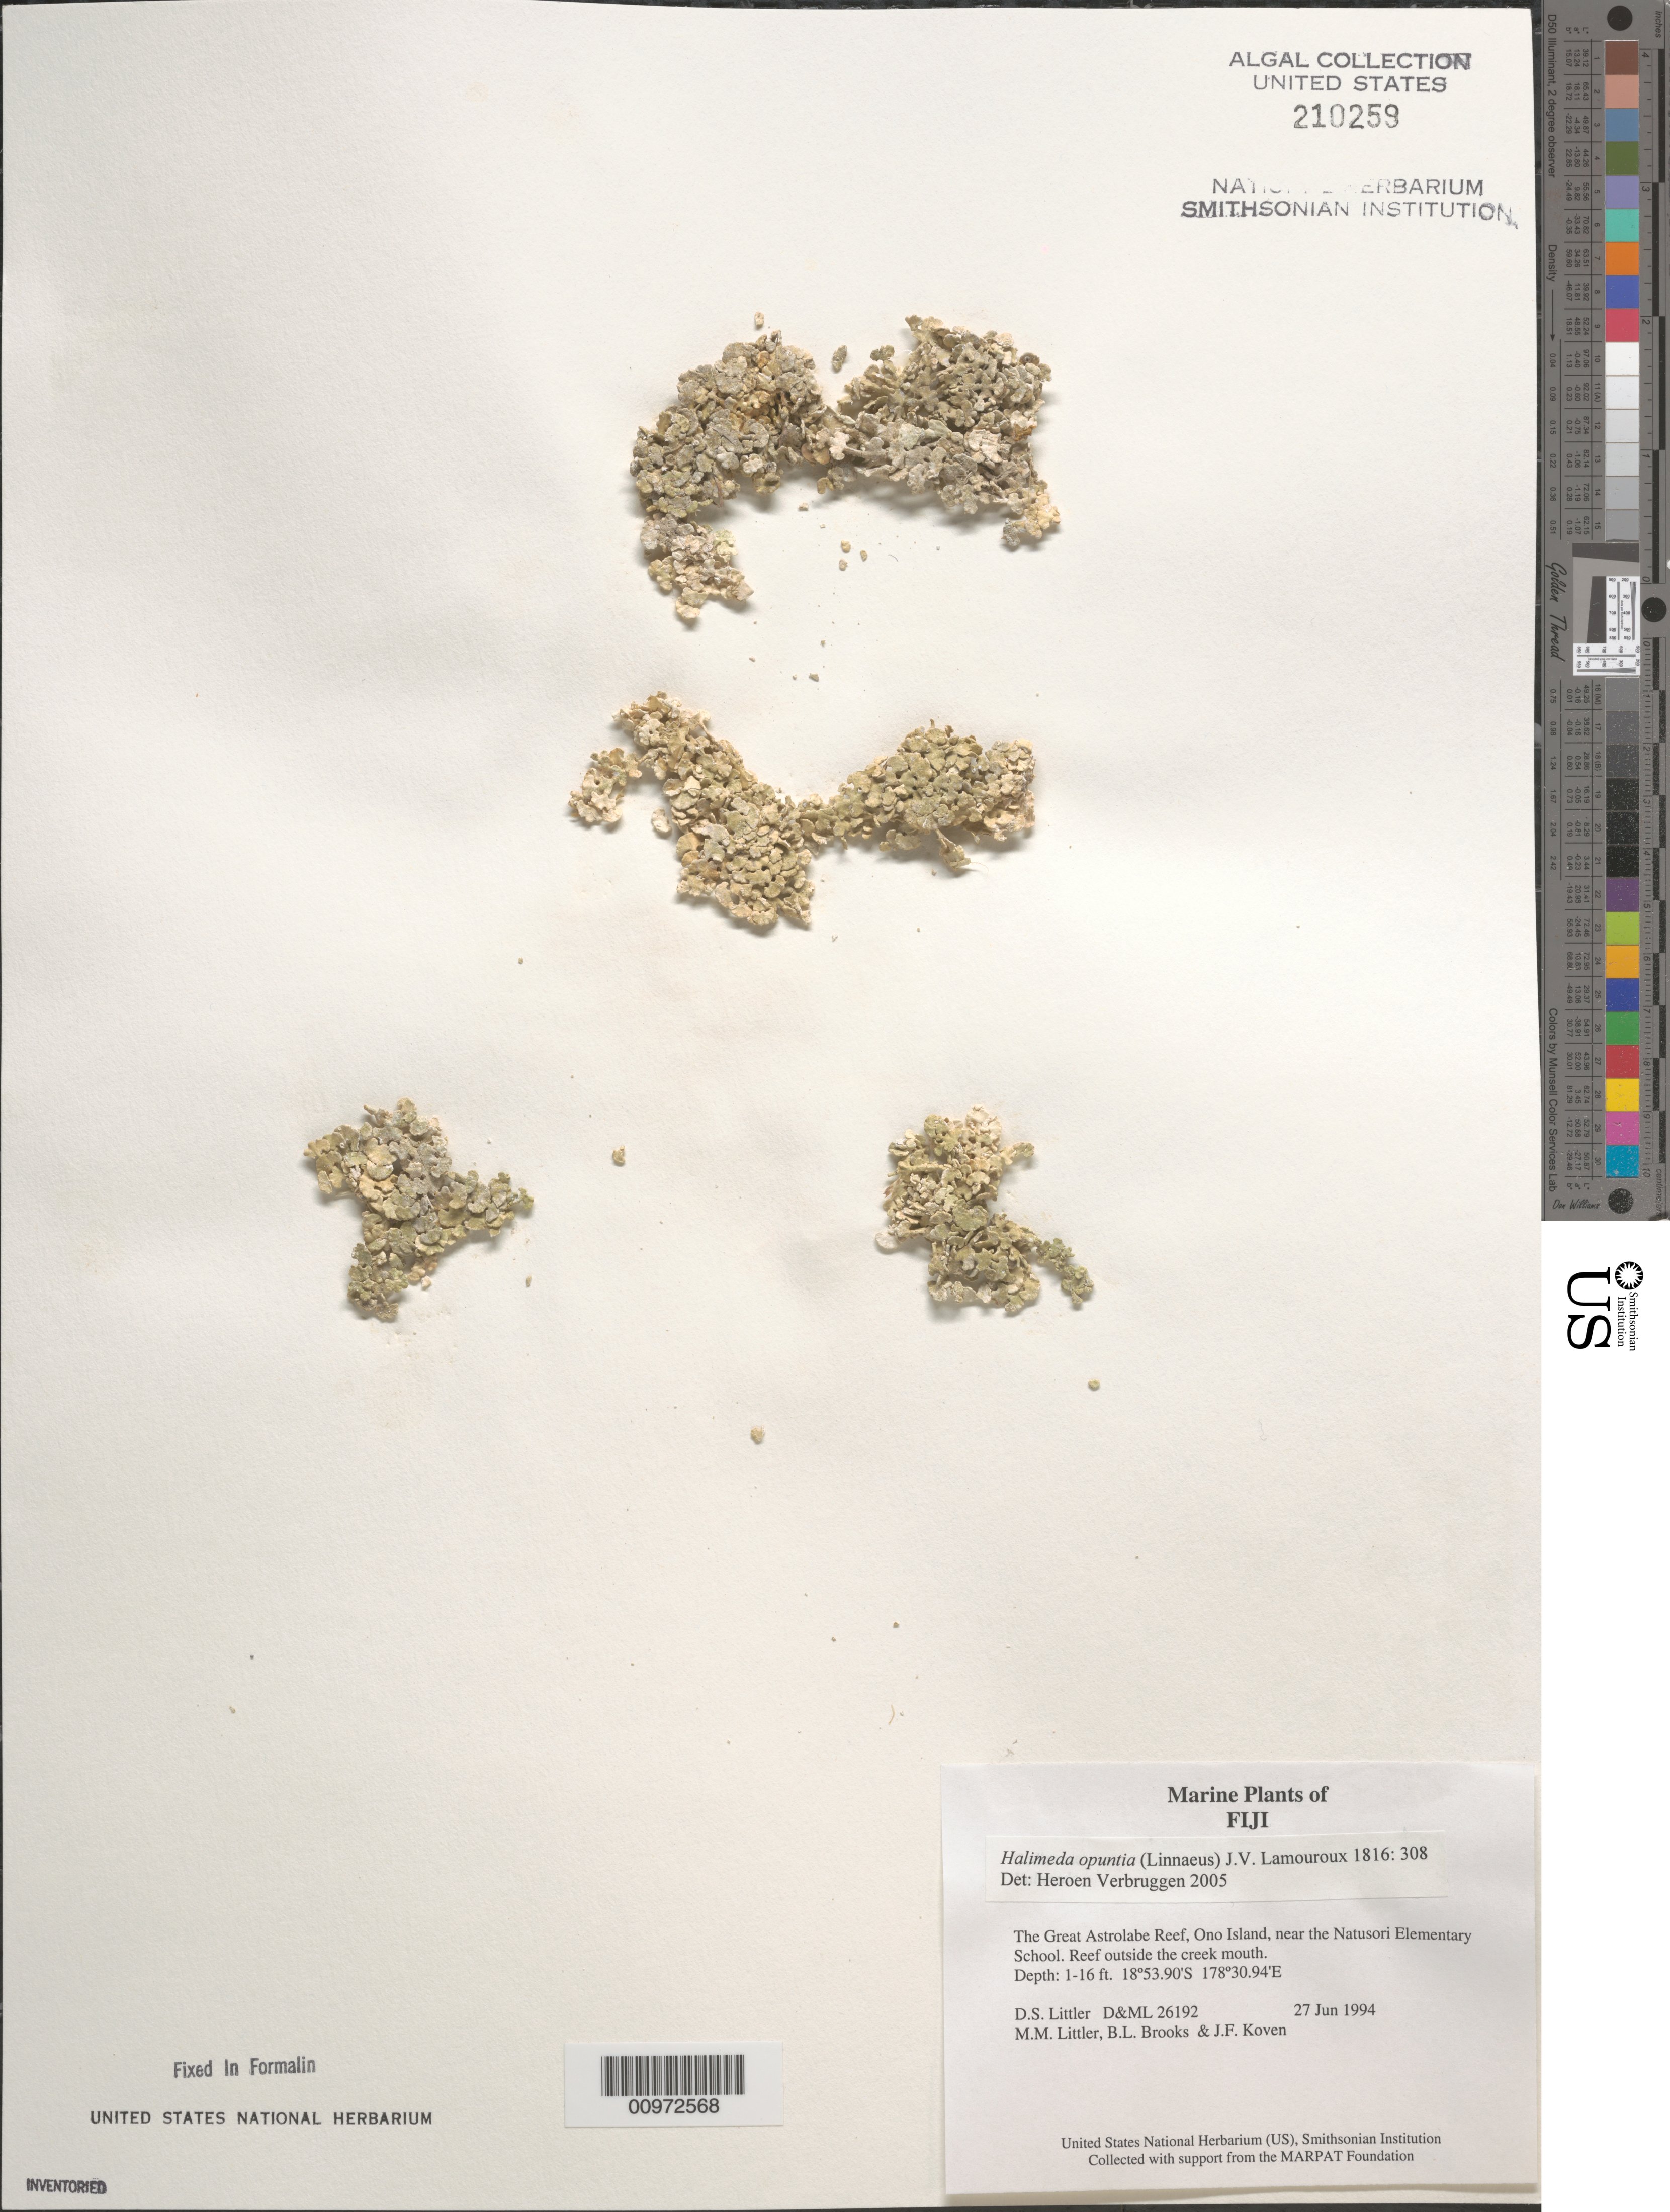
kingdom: Plantae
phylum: Chlorophyta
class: Ulvophyceae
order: Bryopsidales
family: Halimedaceae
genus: Halimeda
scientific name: Halimeda opuntia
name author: (L.) J.V.Lamouroux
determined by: Verbruggen, H.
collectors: D. S. Littler, M. M. Littler, B. Brooks & J. Koven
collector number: D&ML 26192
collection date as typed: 27 Jun 1994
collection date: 1994-06-27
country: Fiji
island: Ono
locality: Great Astrolabe Reef, near Natusori Elementary School, reef outside the creek mouth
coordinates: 18 53.90'S, 178 30.94'E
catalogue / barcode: US 210259